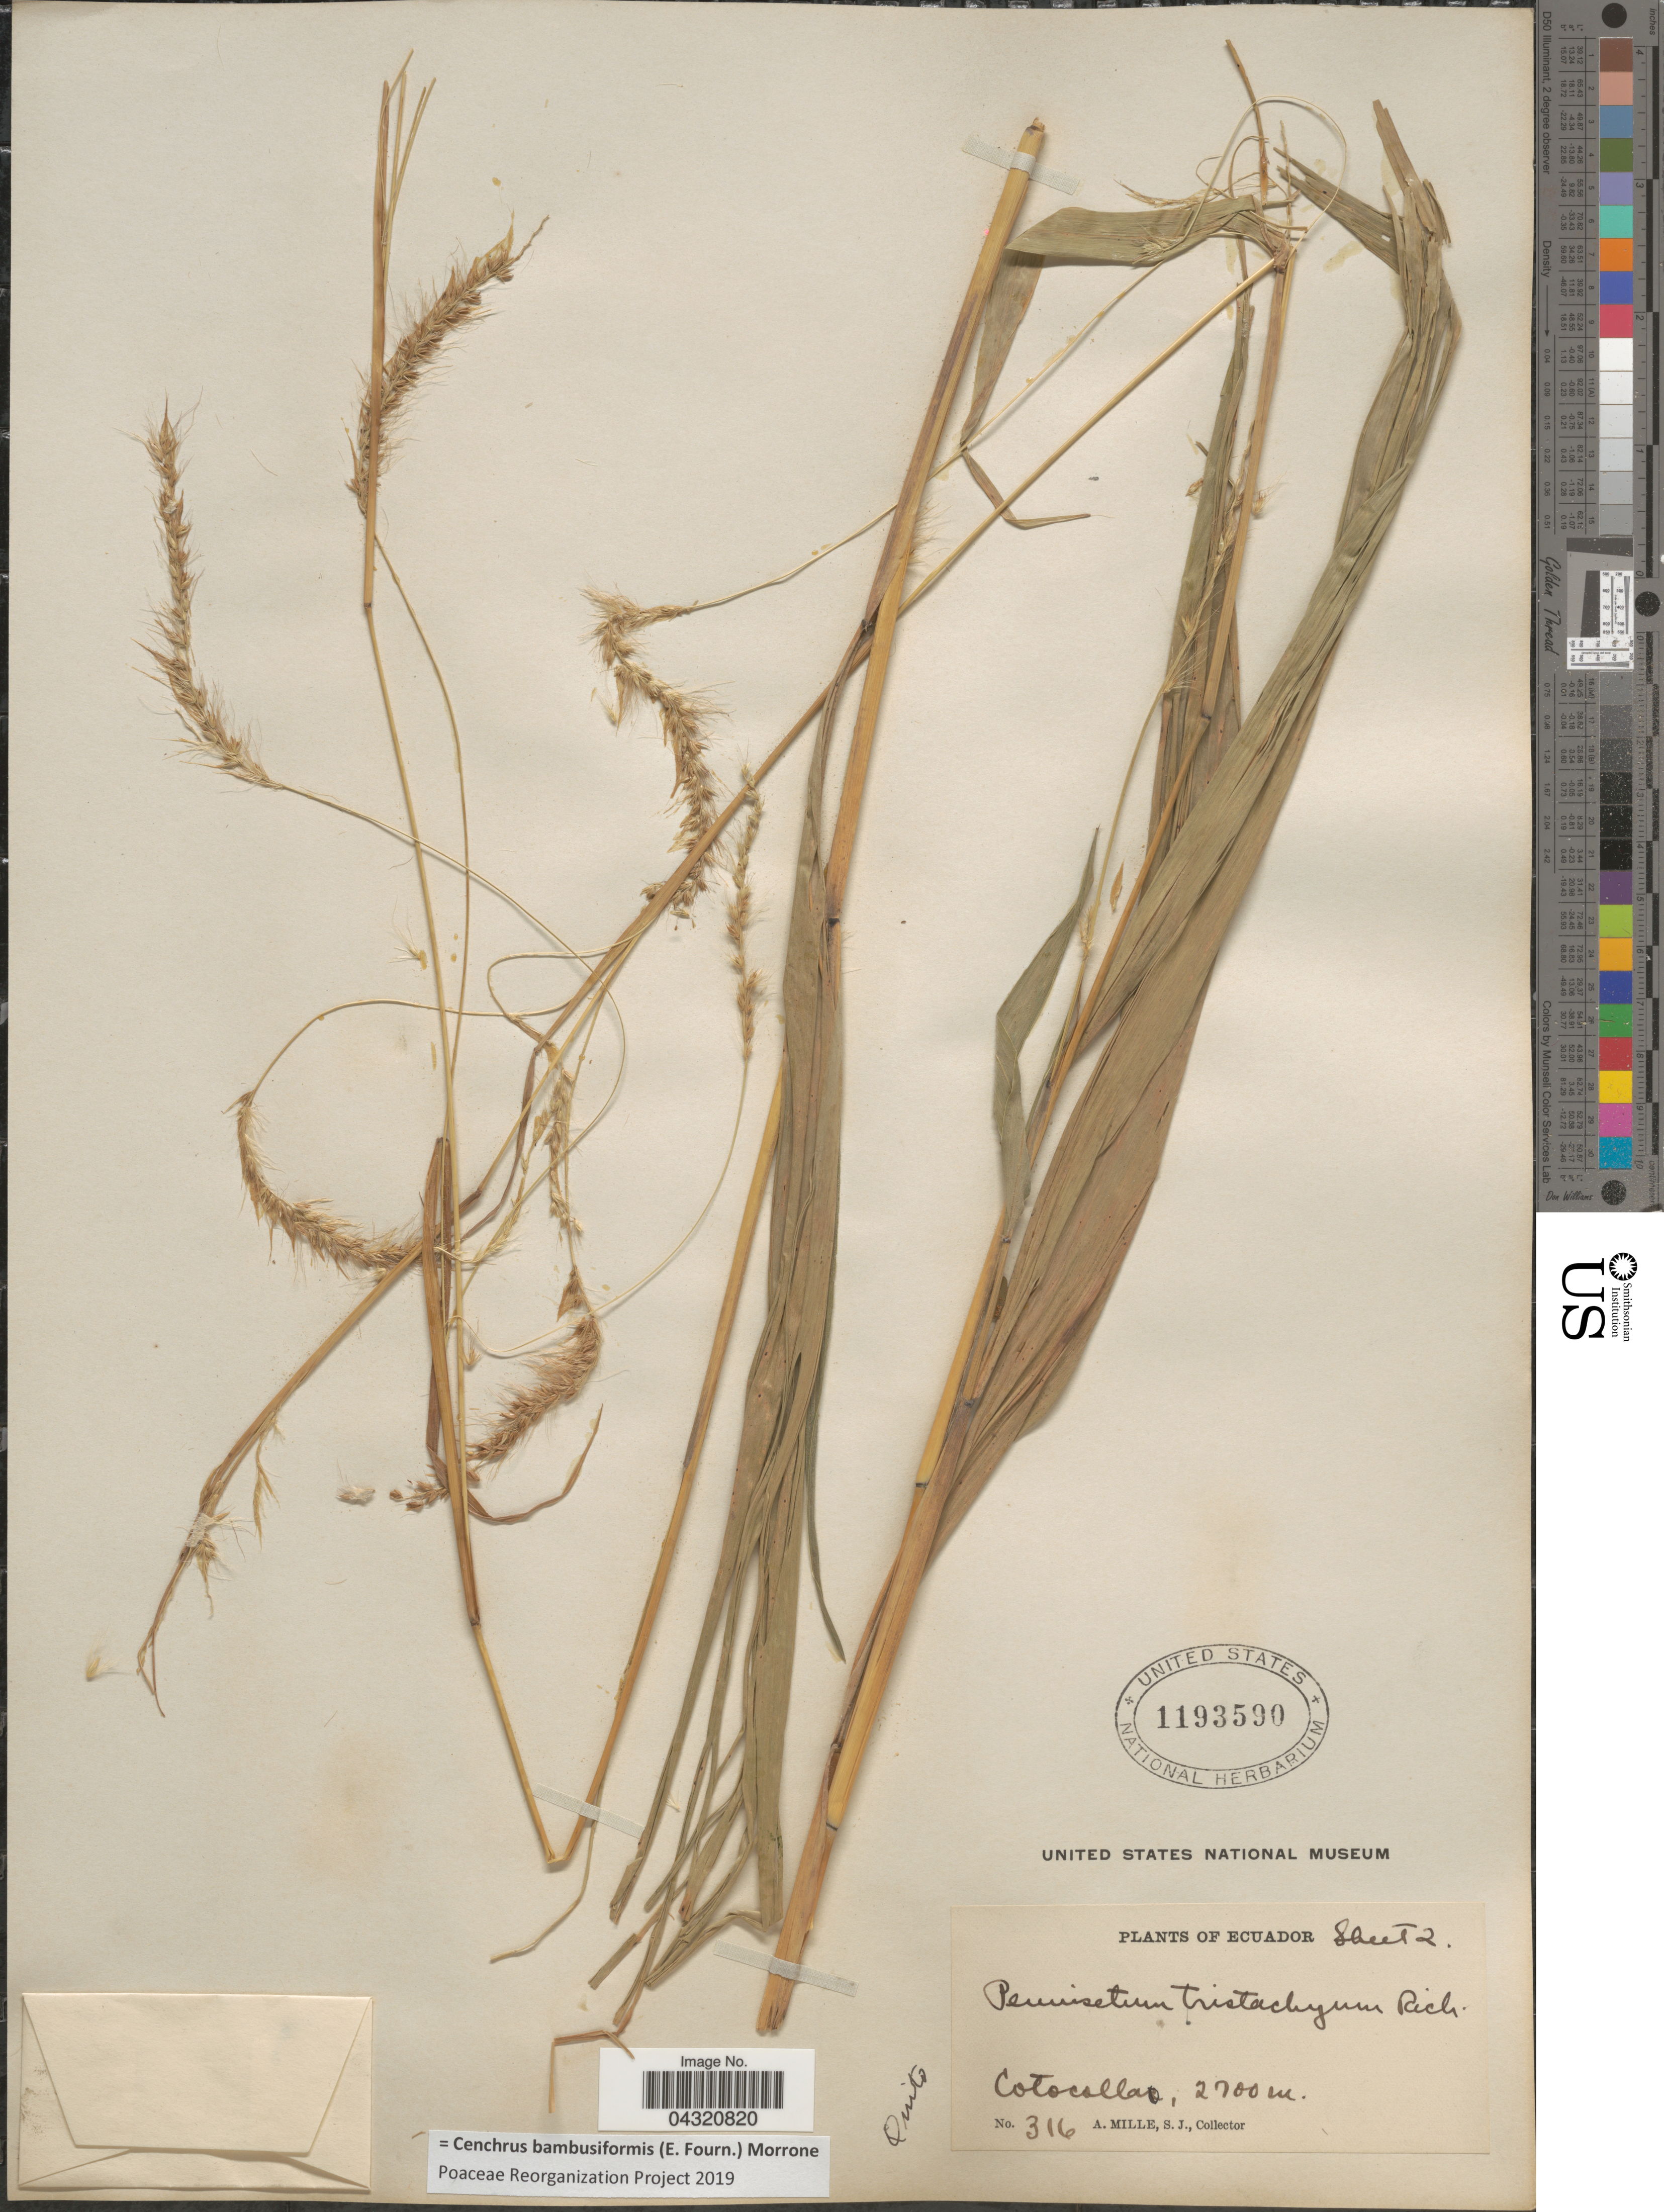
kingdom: Plantae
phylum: Tracheophyta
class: Liliopsida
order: Poales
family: Poaceae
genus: Cenchrus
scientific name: Cenchrus bambusiformis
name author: (E. Fourn.) Morrone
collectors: A. Mille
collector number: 316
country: Ecuador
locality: Cotocollao. Quito.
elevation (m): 2700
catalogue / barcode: US 1193590